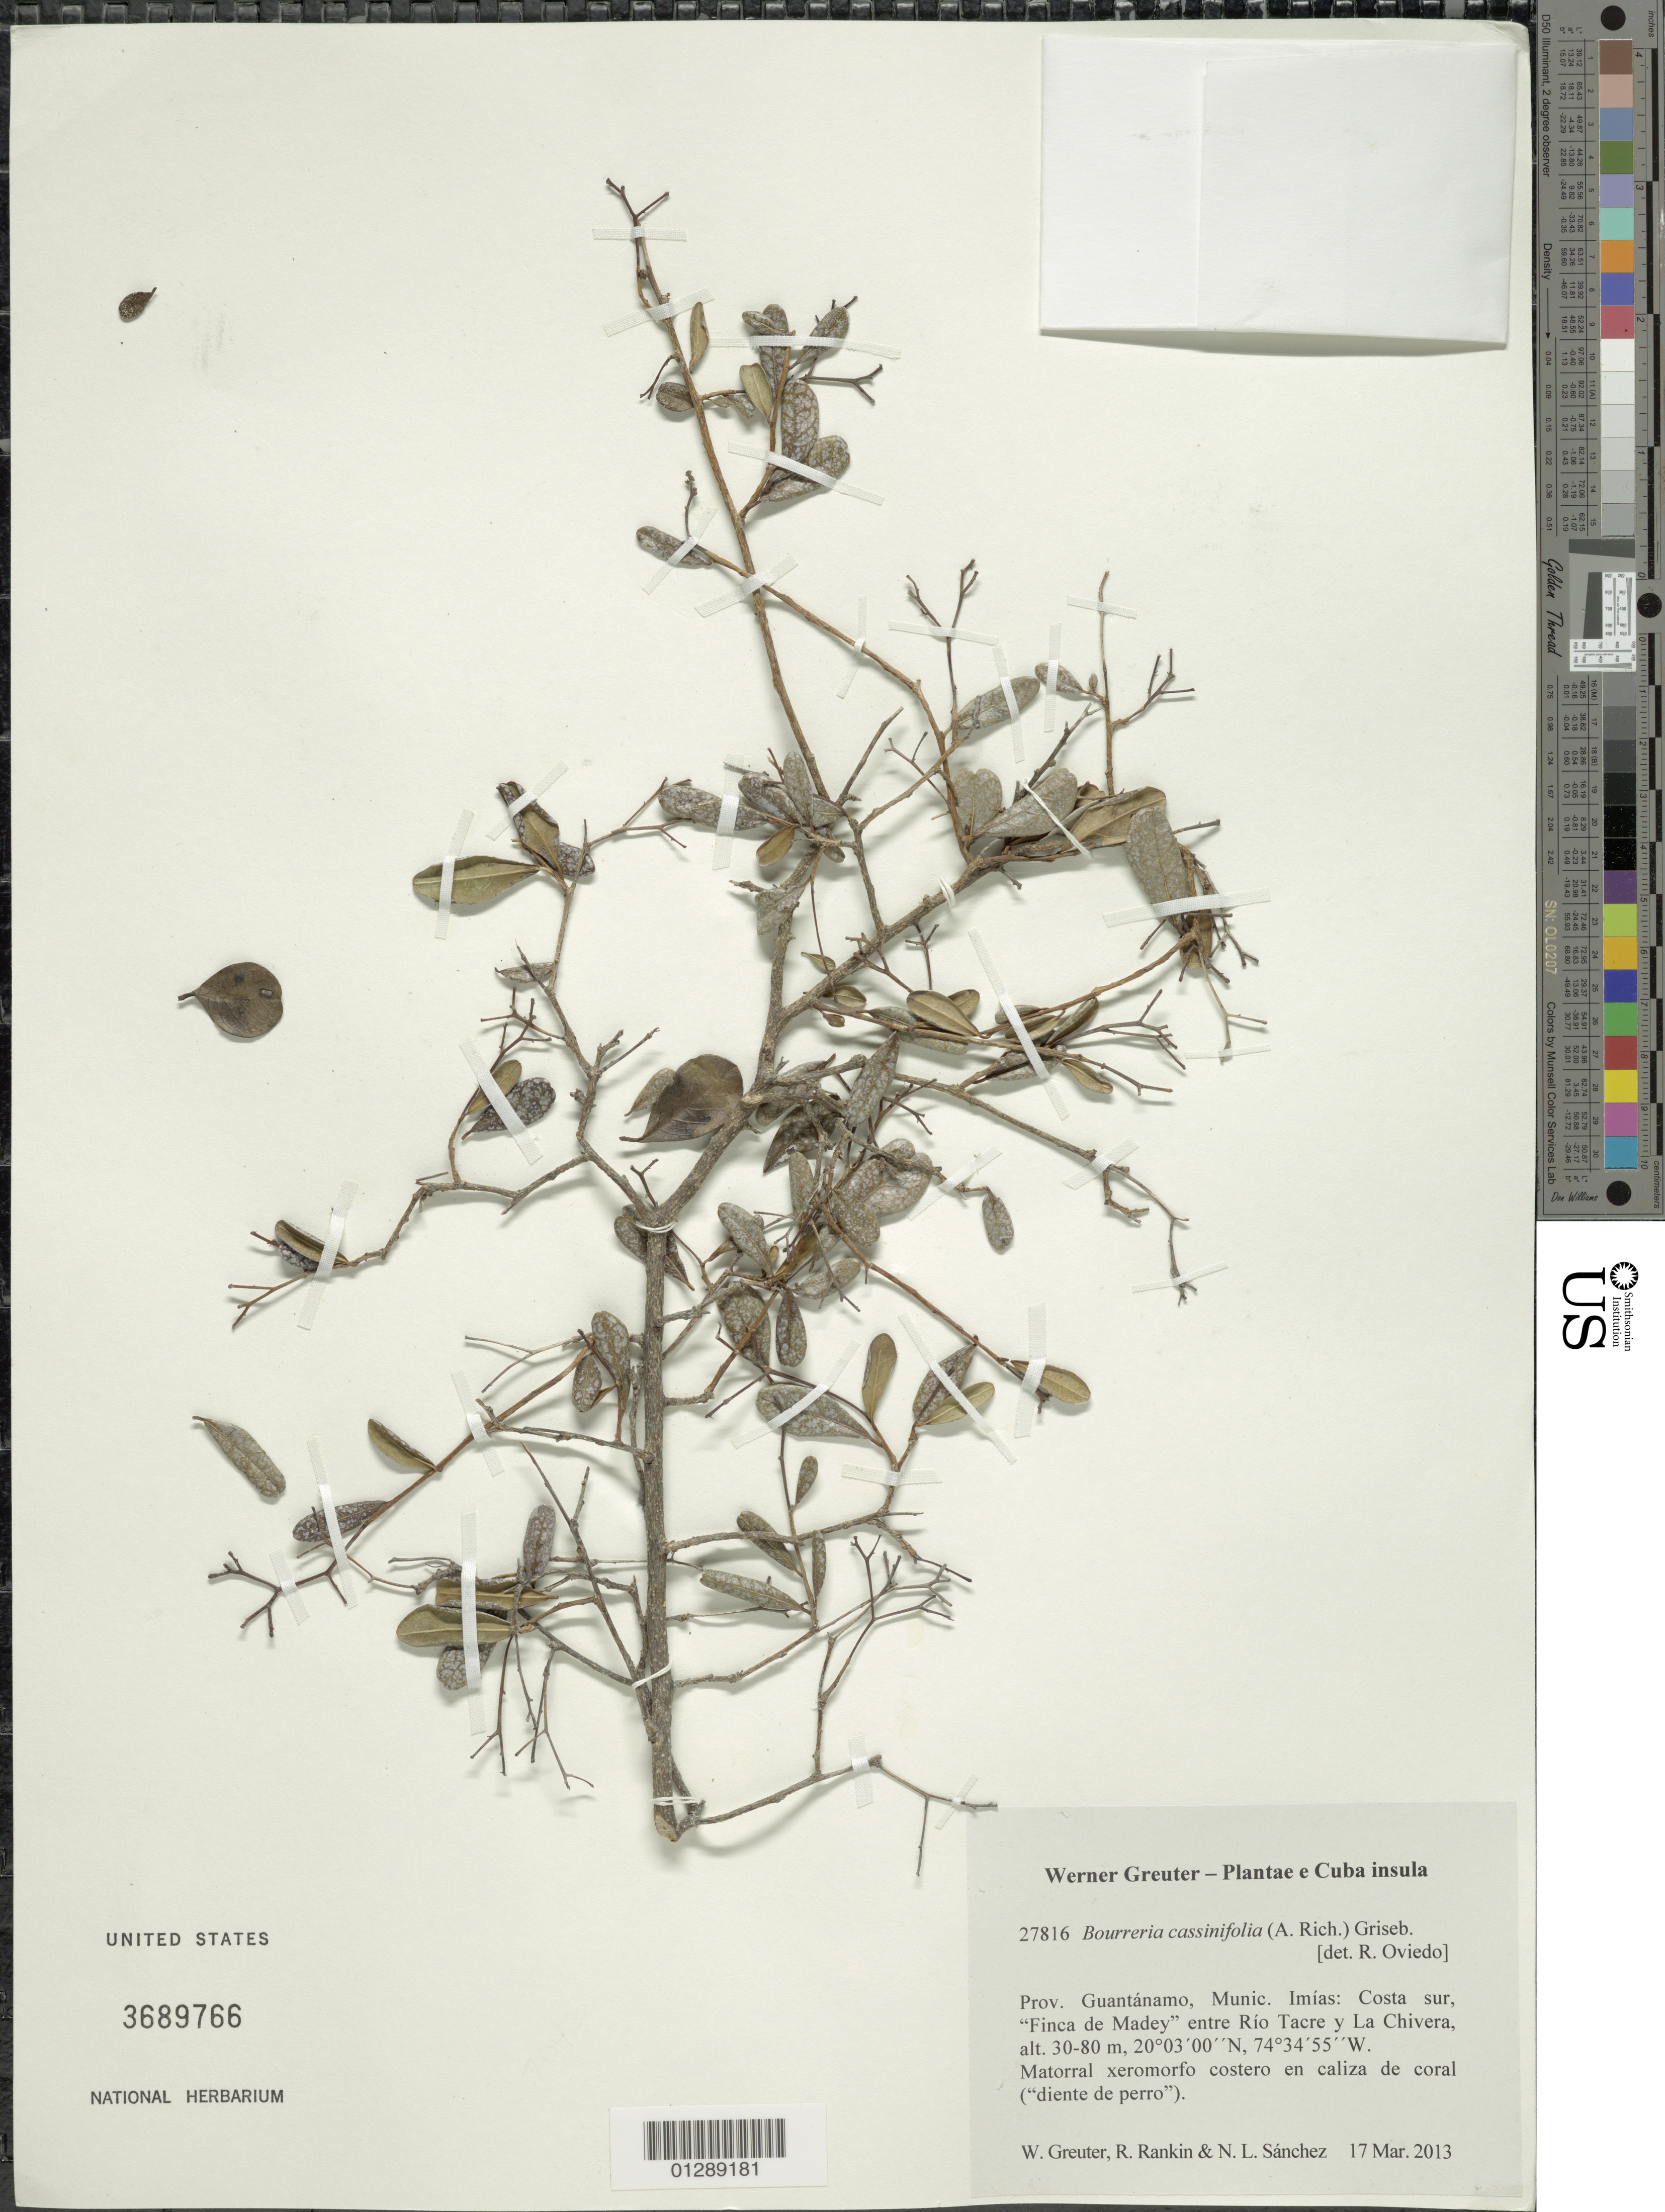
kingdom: Plantae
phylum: Tracheophyta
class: Magnoliopsida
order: Boraginales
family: Ehretiaceae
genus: Bourreria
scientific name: Bourreria cassinifolia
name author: (A. Rich.) Griseb.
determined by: Oviedo, R.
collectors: W. R. Greuter, R. Rankin Rodriguez & N. Sanchez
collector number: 27816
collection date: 2013-03-17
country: Cuba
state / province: Guantanamo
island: Cuba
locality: Munic. Imías: Costa sur "Finca de Madey" entre Río Tacre y La Chivera.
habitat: Matorral xeromorfo costero en caliza de coral ("diente de perro").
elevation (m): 30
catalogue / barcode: US 3689766